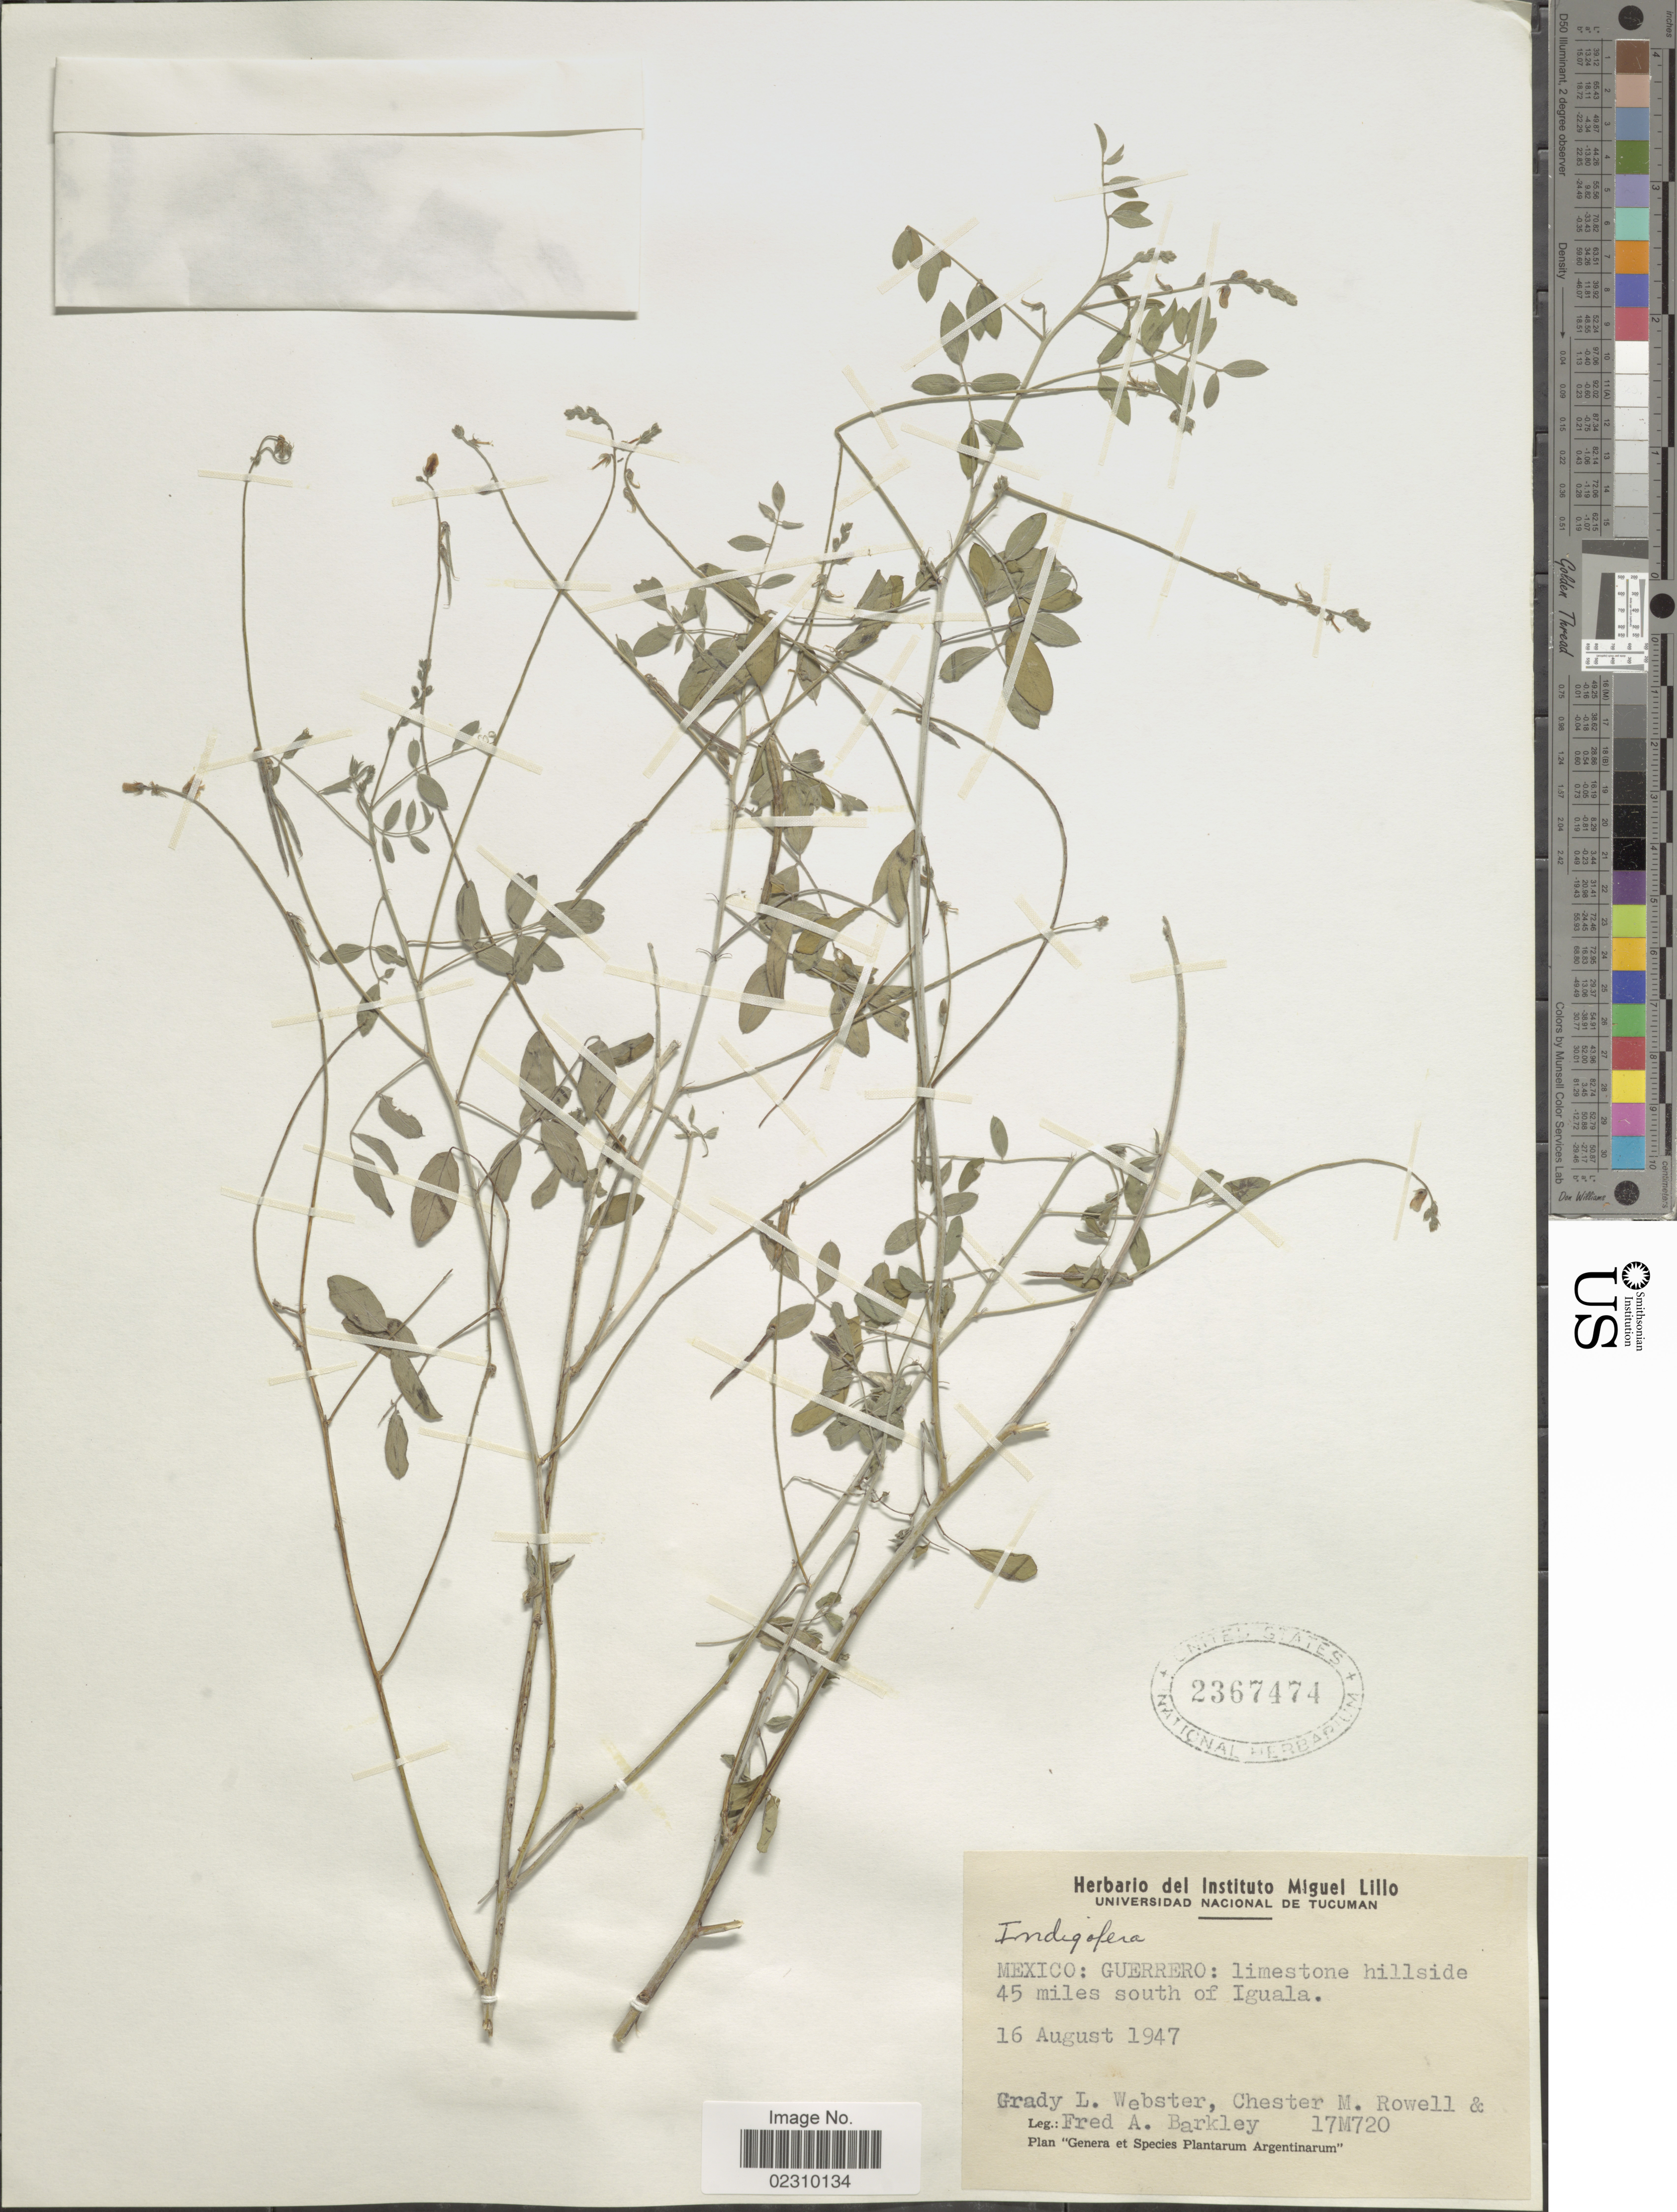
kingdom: Plantae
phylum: Tracheophyta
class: Magnoliopsida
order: Fabales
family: Fabaceae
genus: Indigofera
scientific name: Indigofera sp.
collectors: G. L. Webster, C. M. Rowell & F. A. Barkley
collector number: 17M720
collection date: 1947-08-16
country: Mexico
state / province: Guerrero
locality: Mexico: Guerrero: limestone hillside 45 miles south of Iguala.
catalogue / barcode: US 2367474